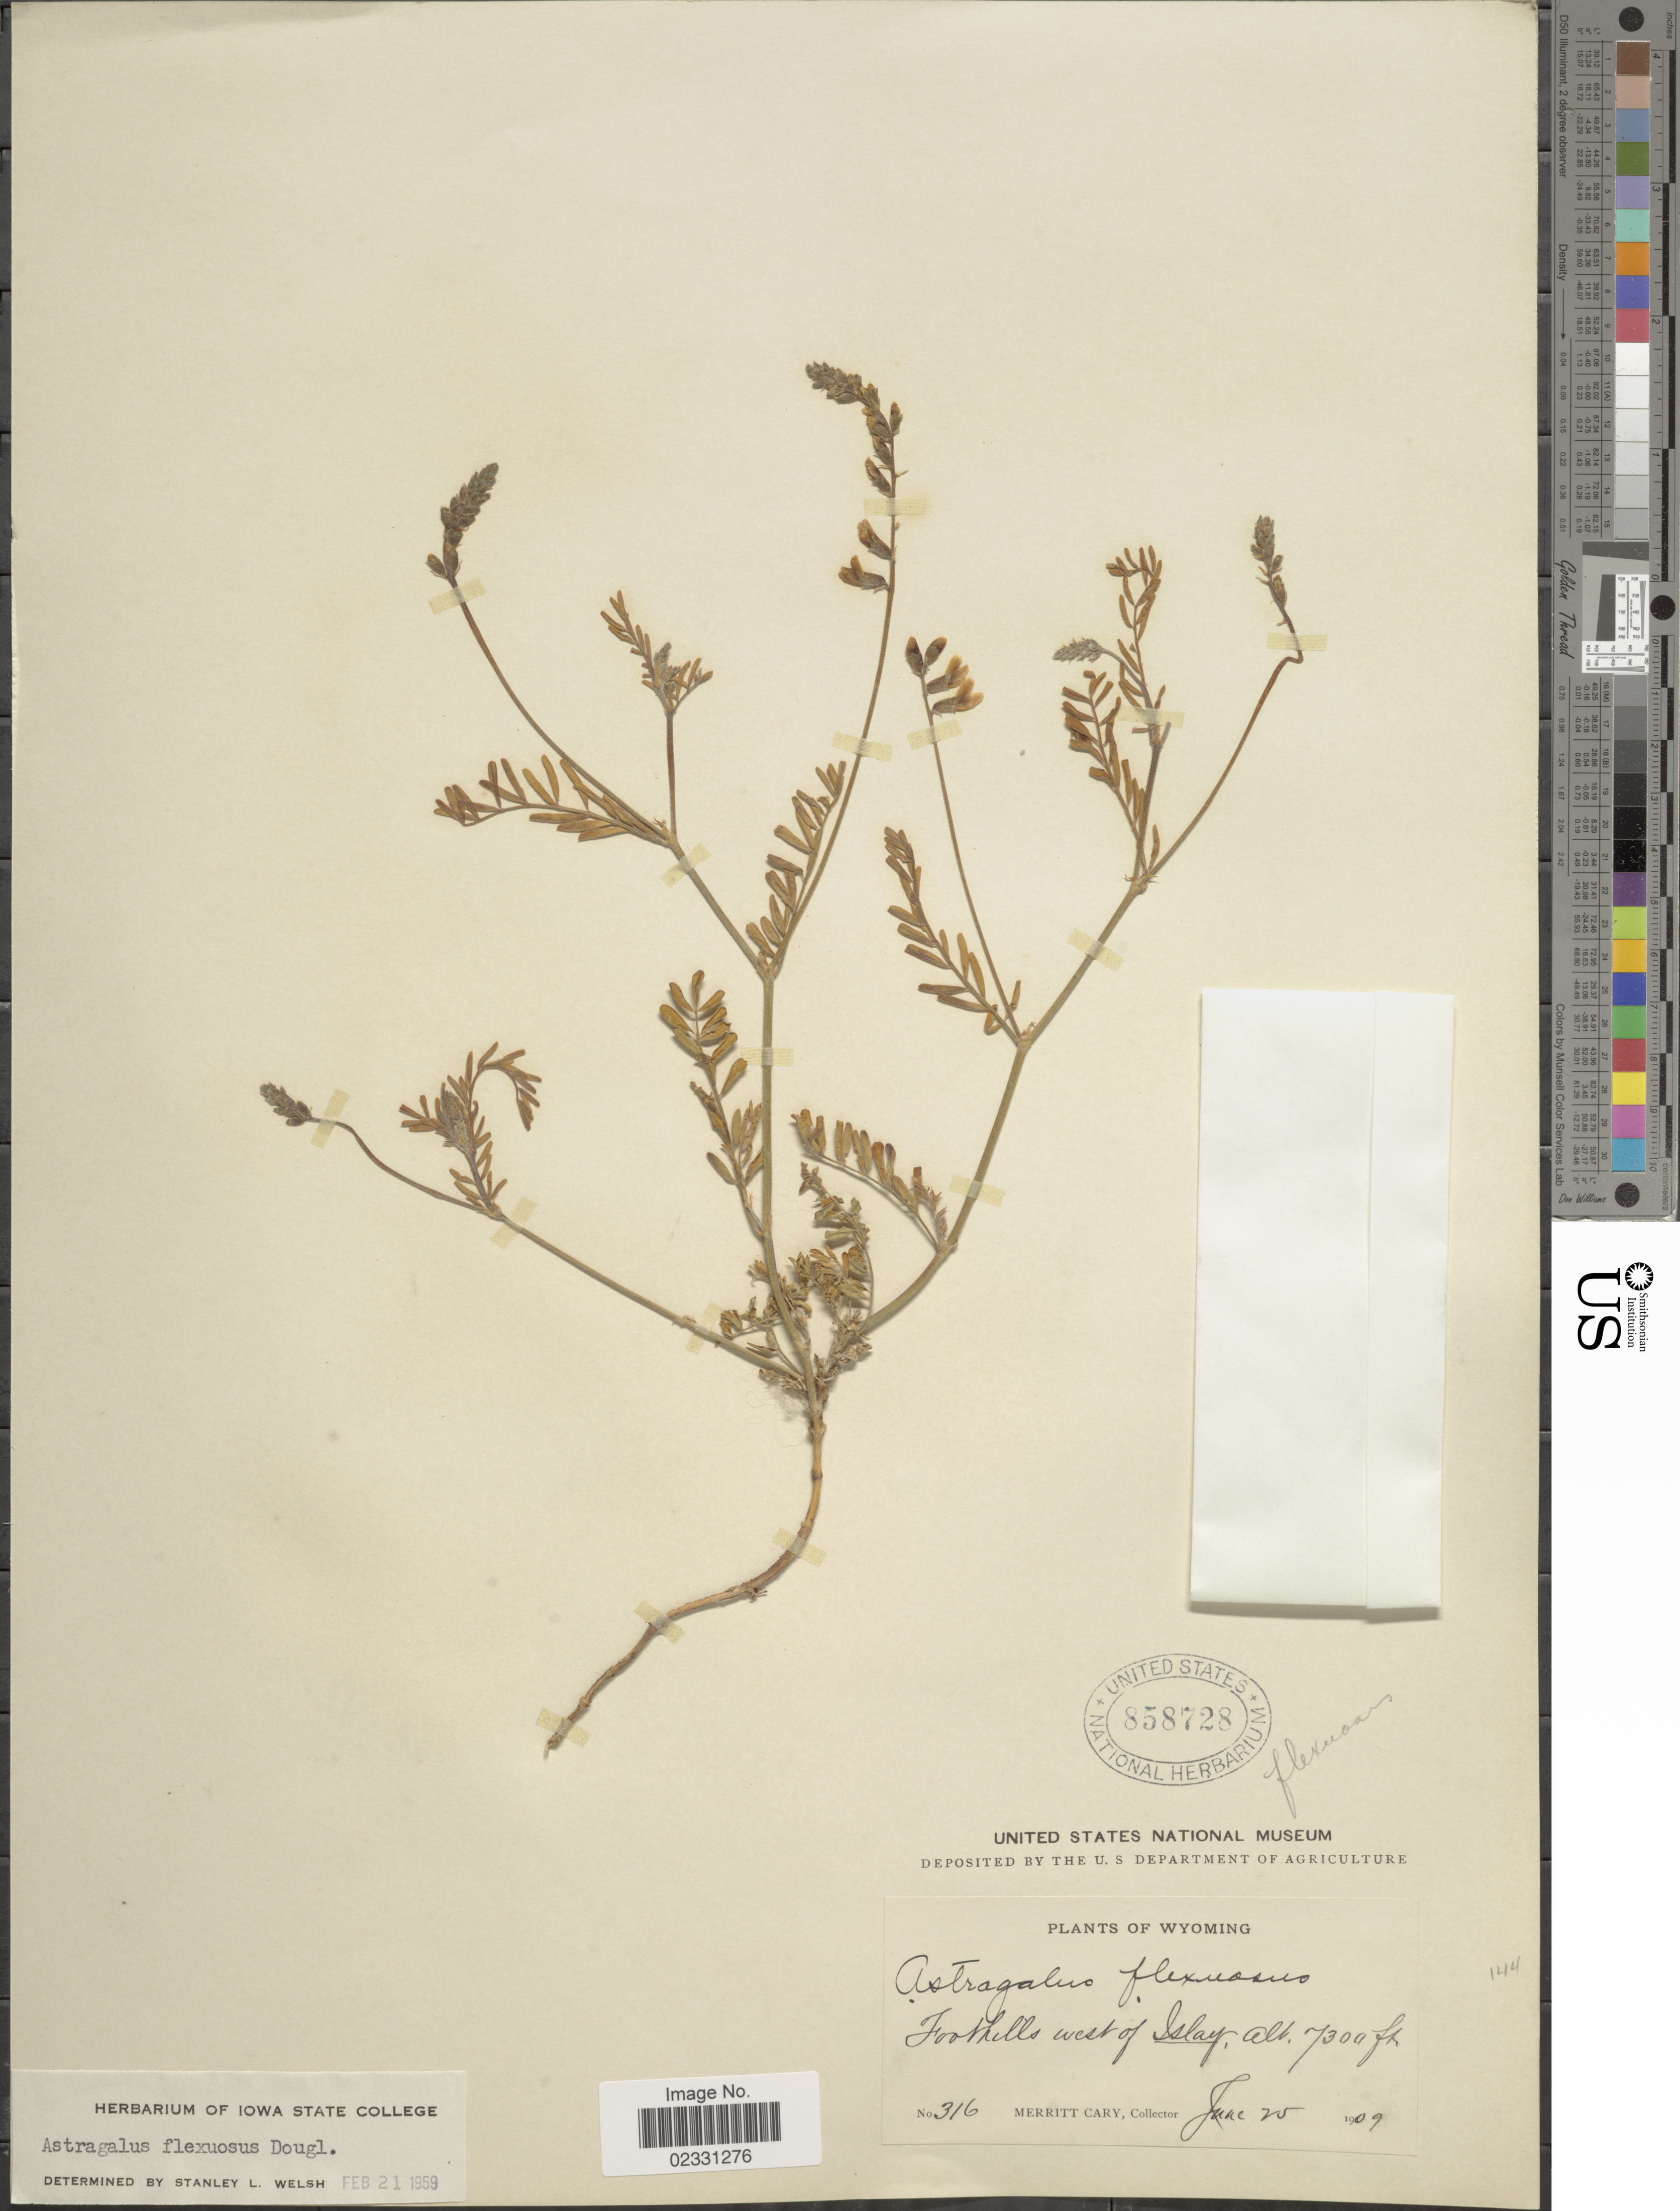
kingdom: Plantae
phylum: Tracheophyta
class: Magnoliopsida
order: Fabales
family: Fabaceae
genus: Astragalus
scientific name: Astragalus flexuosus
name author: (Hook.) Douglas ex G. Don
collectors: M. Cary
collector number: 316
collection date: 1909-06-25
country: United States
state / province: Wyoming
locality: Foothills west of Islay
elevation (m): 2225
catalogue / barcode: US 858728